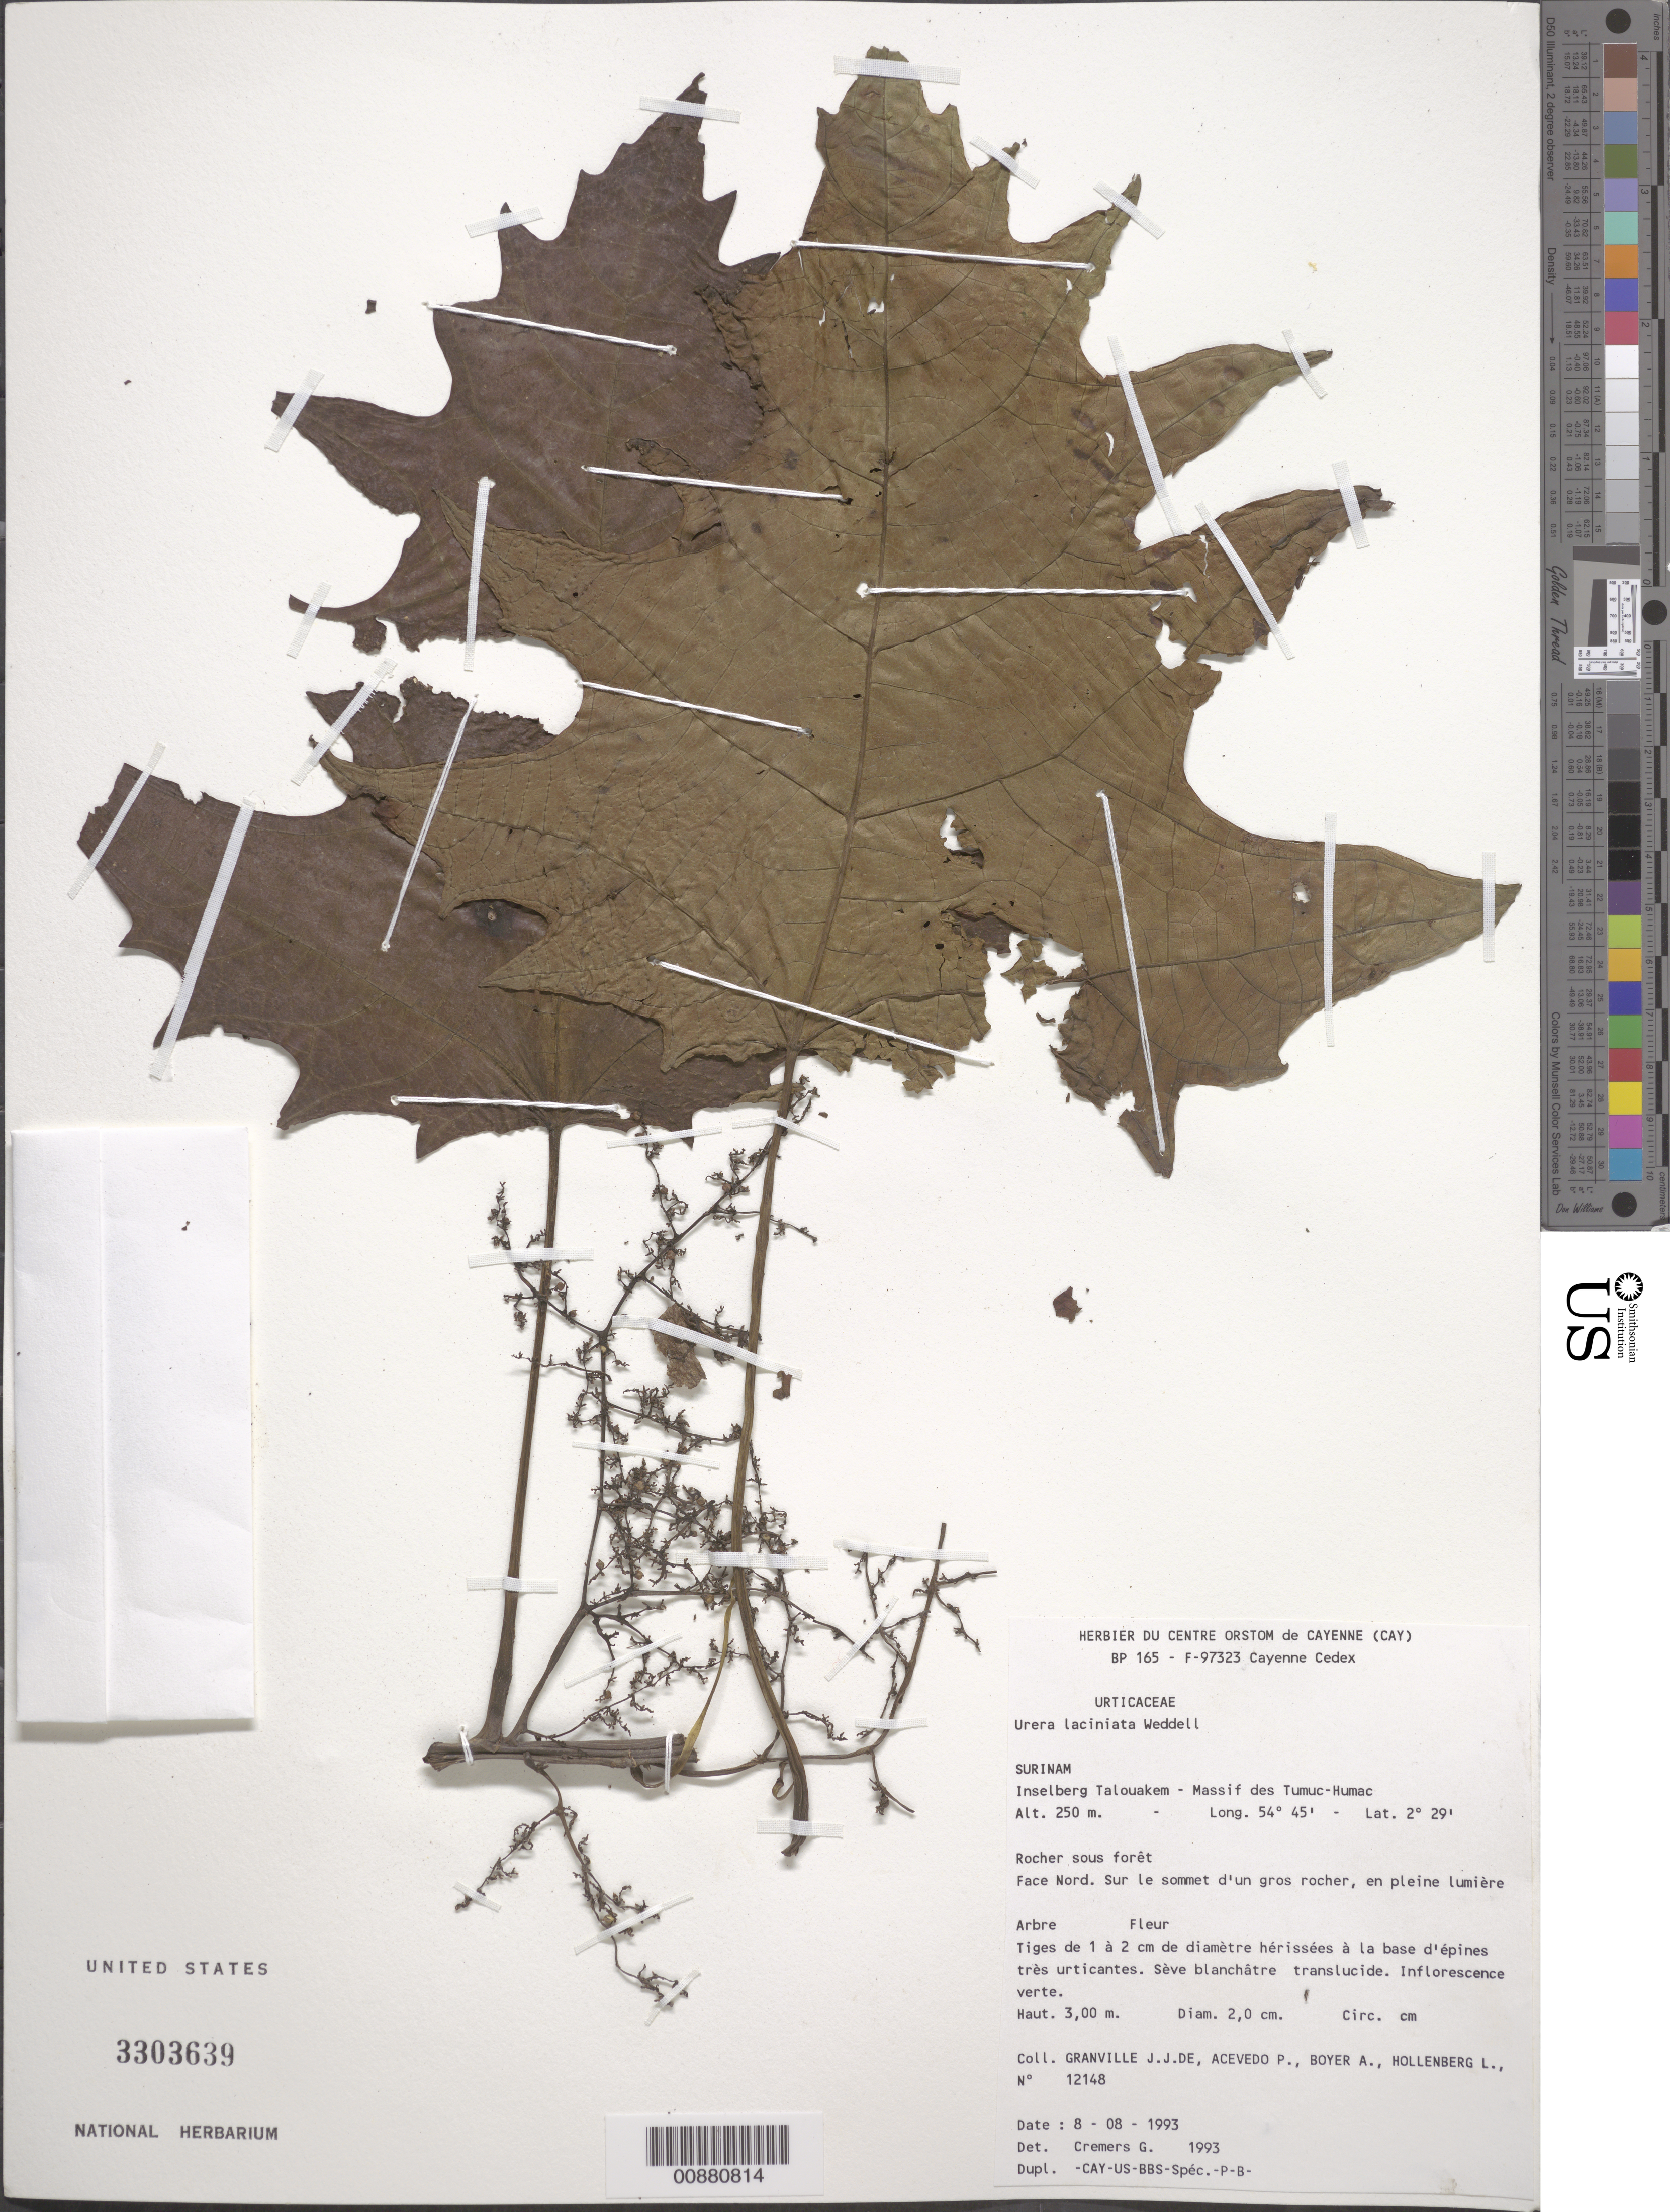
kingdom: Plantae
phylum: Tracheophyta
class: Magnoliopsida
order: Rosales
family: Urticaceae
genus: Urera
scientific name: Urera laciniata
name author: (Gaudich.) Wedd.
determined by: Cremers, Georges A.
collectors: J.-J. de Granville, P. Acevedo-Rodr., A. Boyer & L. Hollenberg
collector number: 12148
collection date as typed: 8-Aug-93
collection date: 1993-08-08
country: Suriname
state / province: Sipaliwini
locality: Inselberg Talouakem, Massif des Tumuc-Humac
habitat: Rocher sous forêt; sur le sommet d'un gros rocher, en pleine lumiere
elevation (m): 250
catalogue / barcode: US 3303639